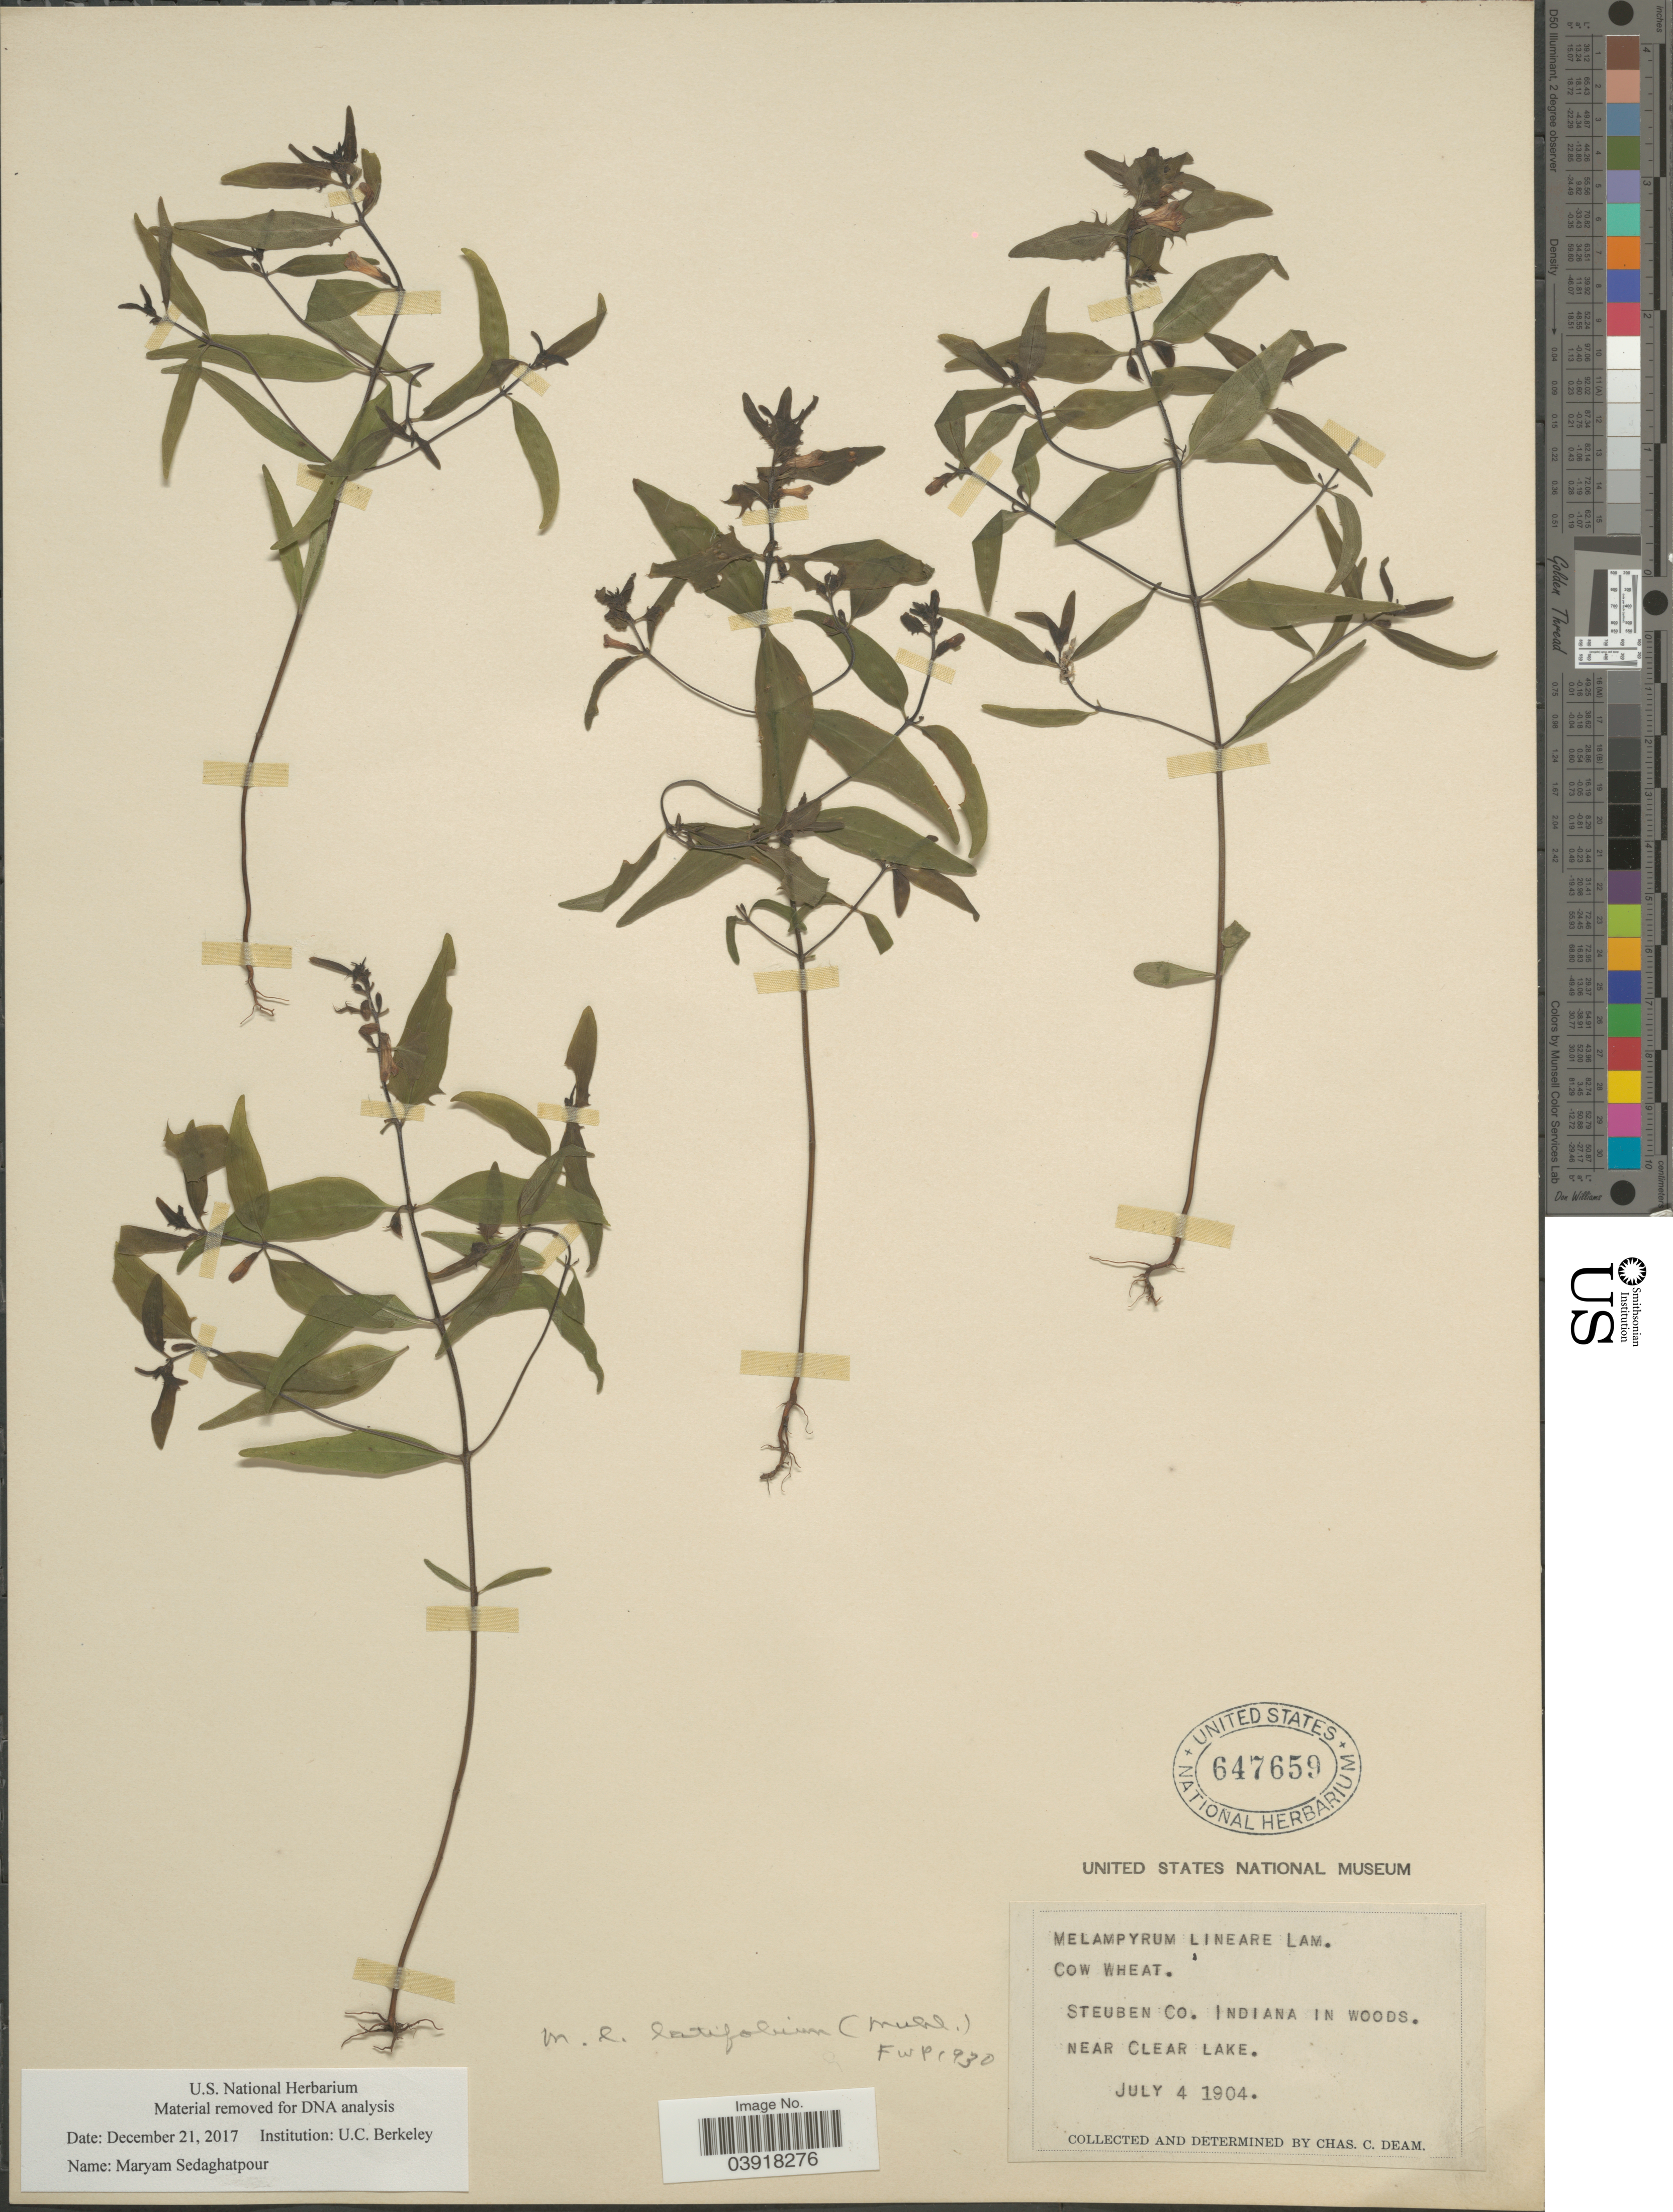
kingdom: Plantae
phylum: Tracheophyta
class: Magnoliopsida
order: Lamiales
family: Orobanchaceae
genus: Melampyrum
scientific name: Melampyrum lineare var. latifolium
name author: (Muhl.) P. Beauv.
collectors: C. C. Deam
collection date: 1904-07-04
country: United States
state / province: Indiana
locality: Steuben Co. Indiana in woods. Near Clear Lake.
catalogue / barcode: US 647659